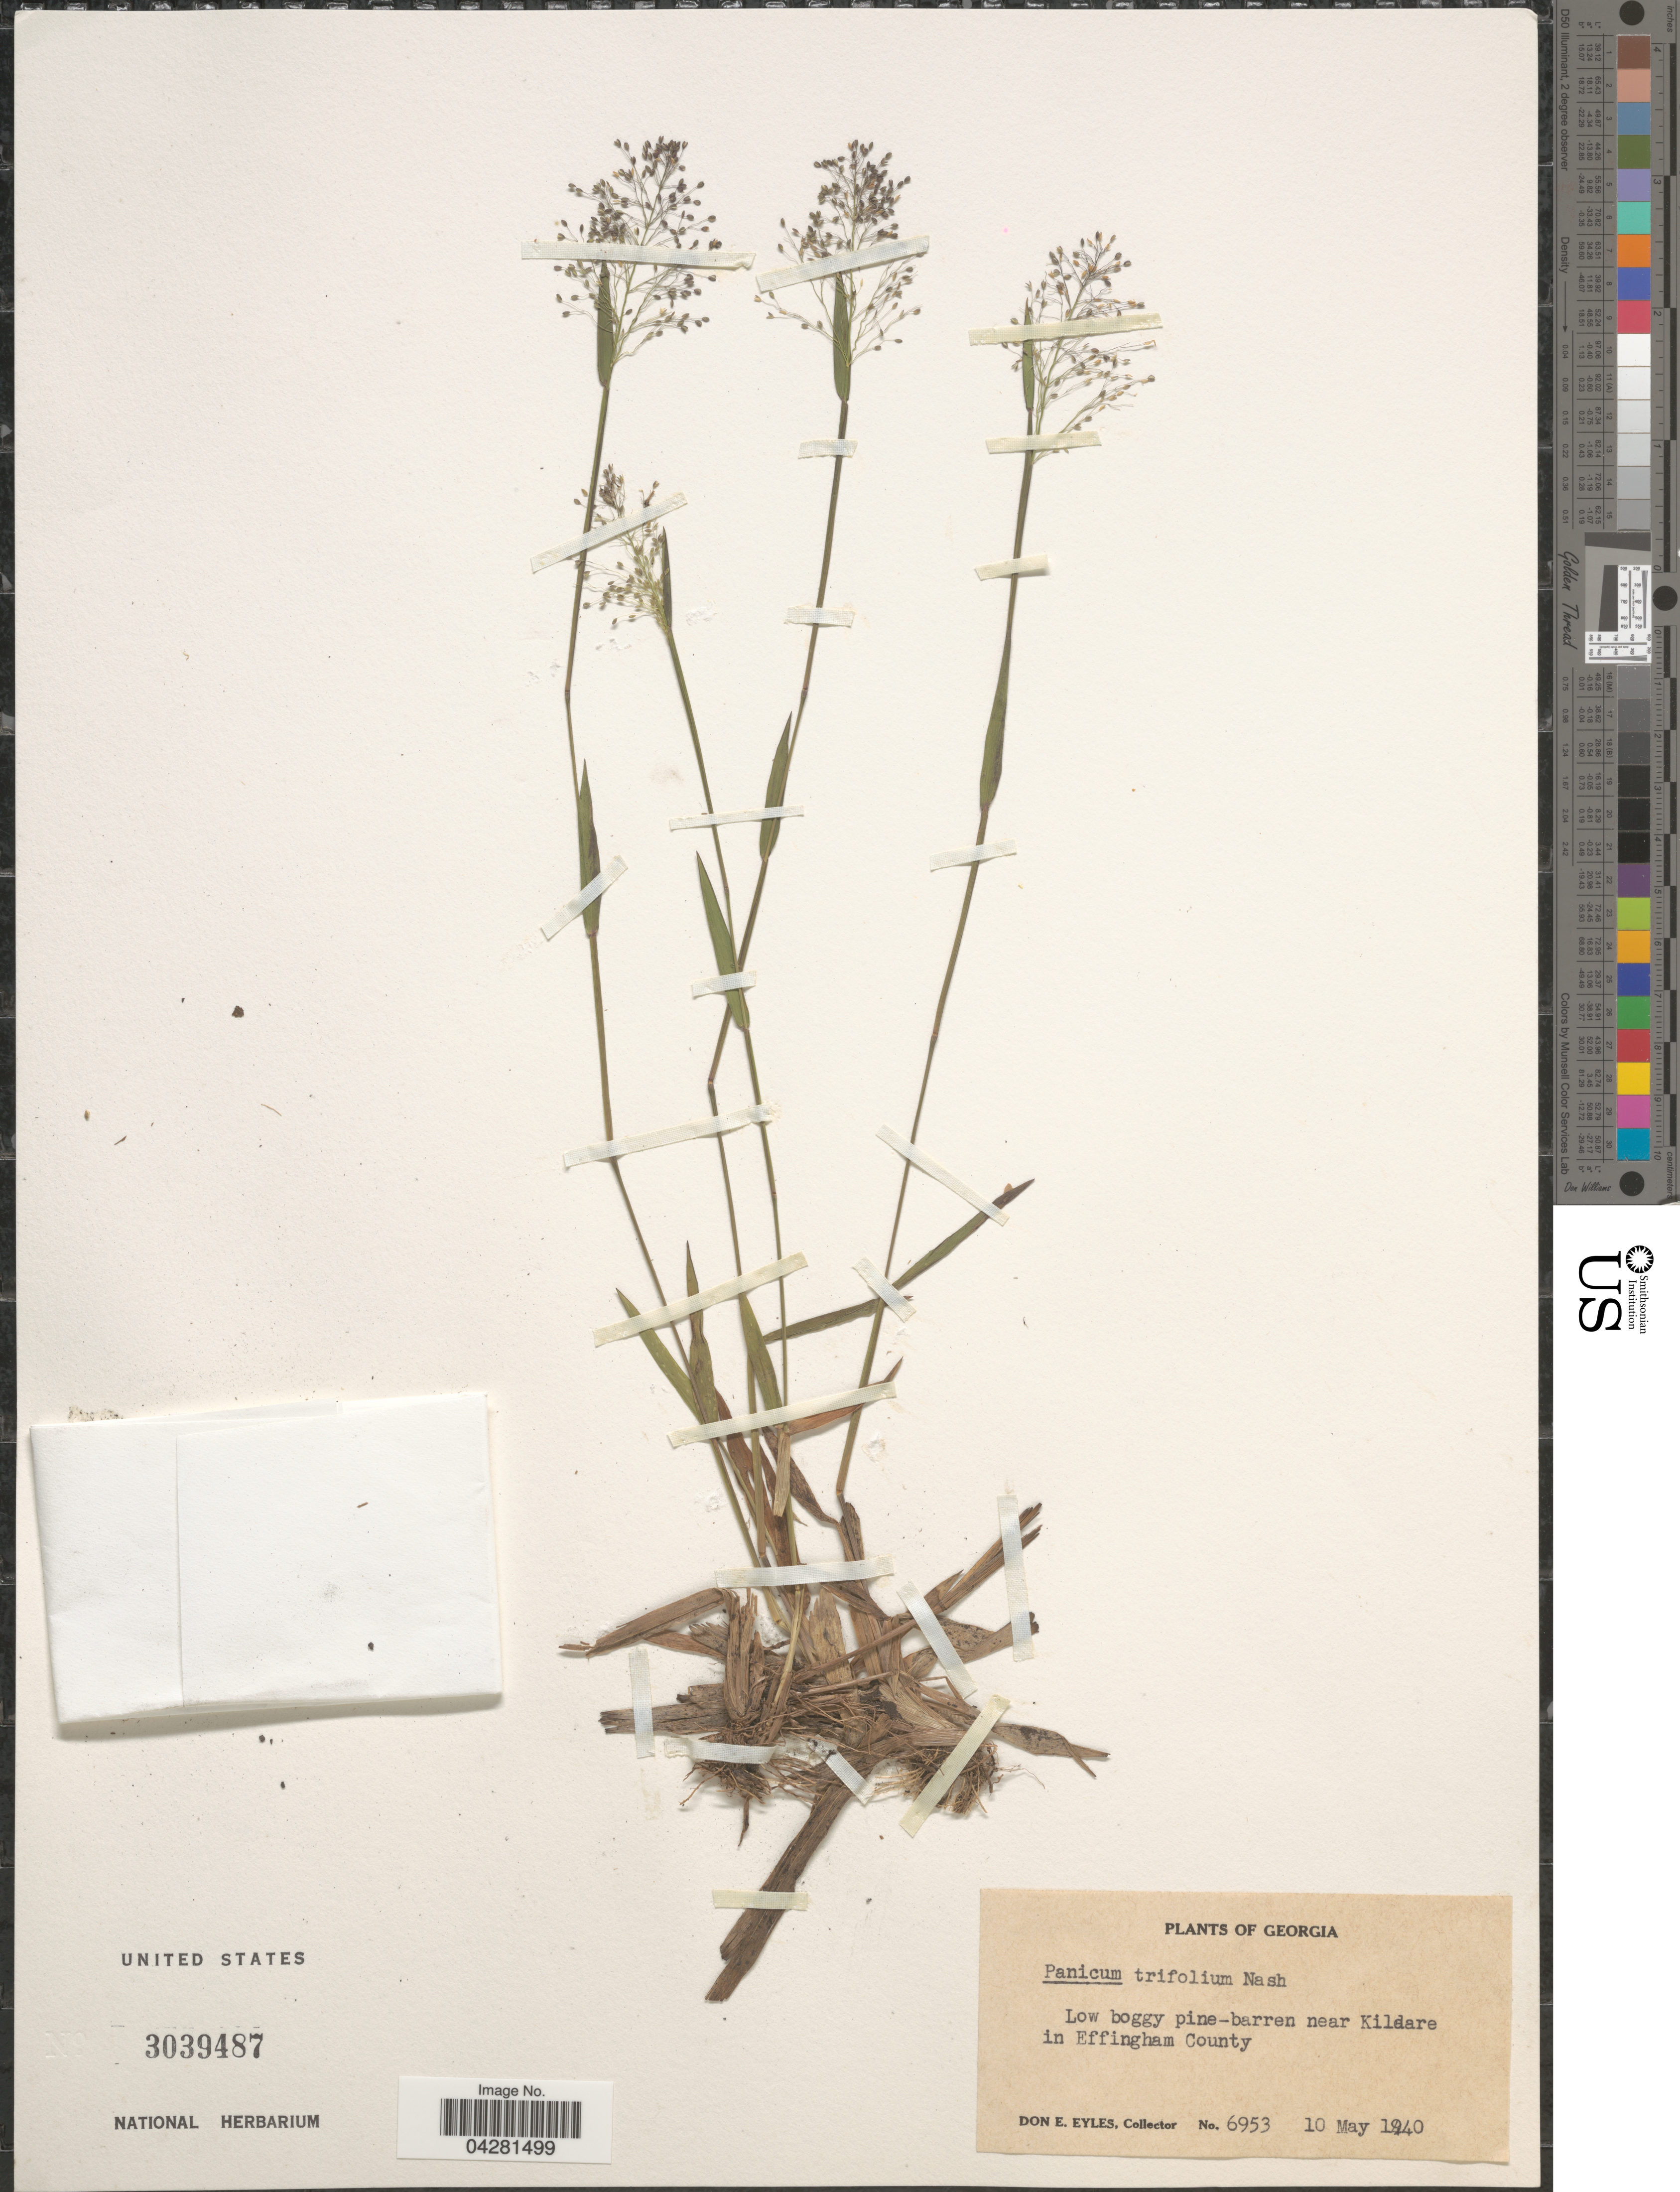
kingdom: Plantae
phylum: Tracheophyta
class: Liliopsida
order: Poales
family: Poaceae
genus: Dichanthelium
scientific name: Dichanthelium dichotomum var. unciphyllum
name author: (Trin.) Davidse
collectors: D. Eyles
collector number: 6953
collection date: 1940-05-10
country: United States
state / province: Georgia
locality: Low boggy pine-barren near Kildare in Effingham County.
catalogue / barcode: US 3039487